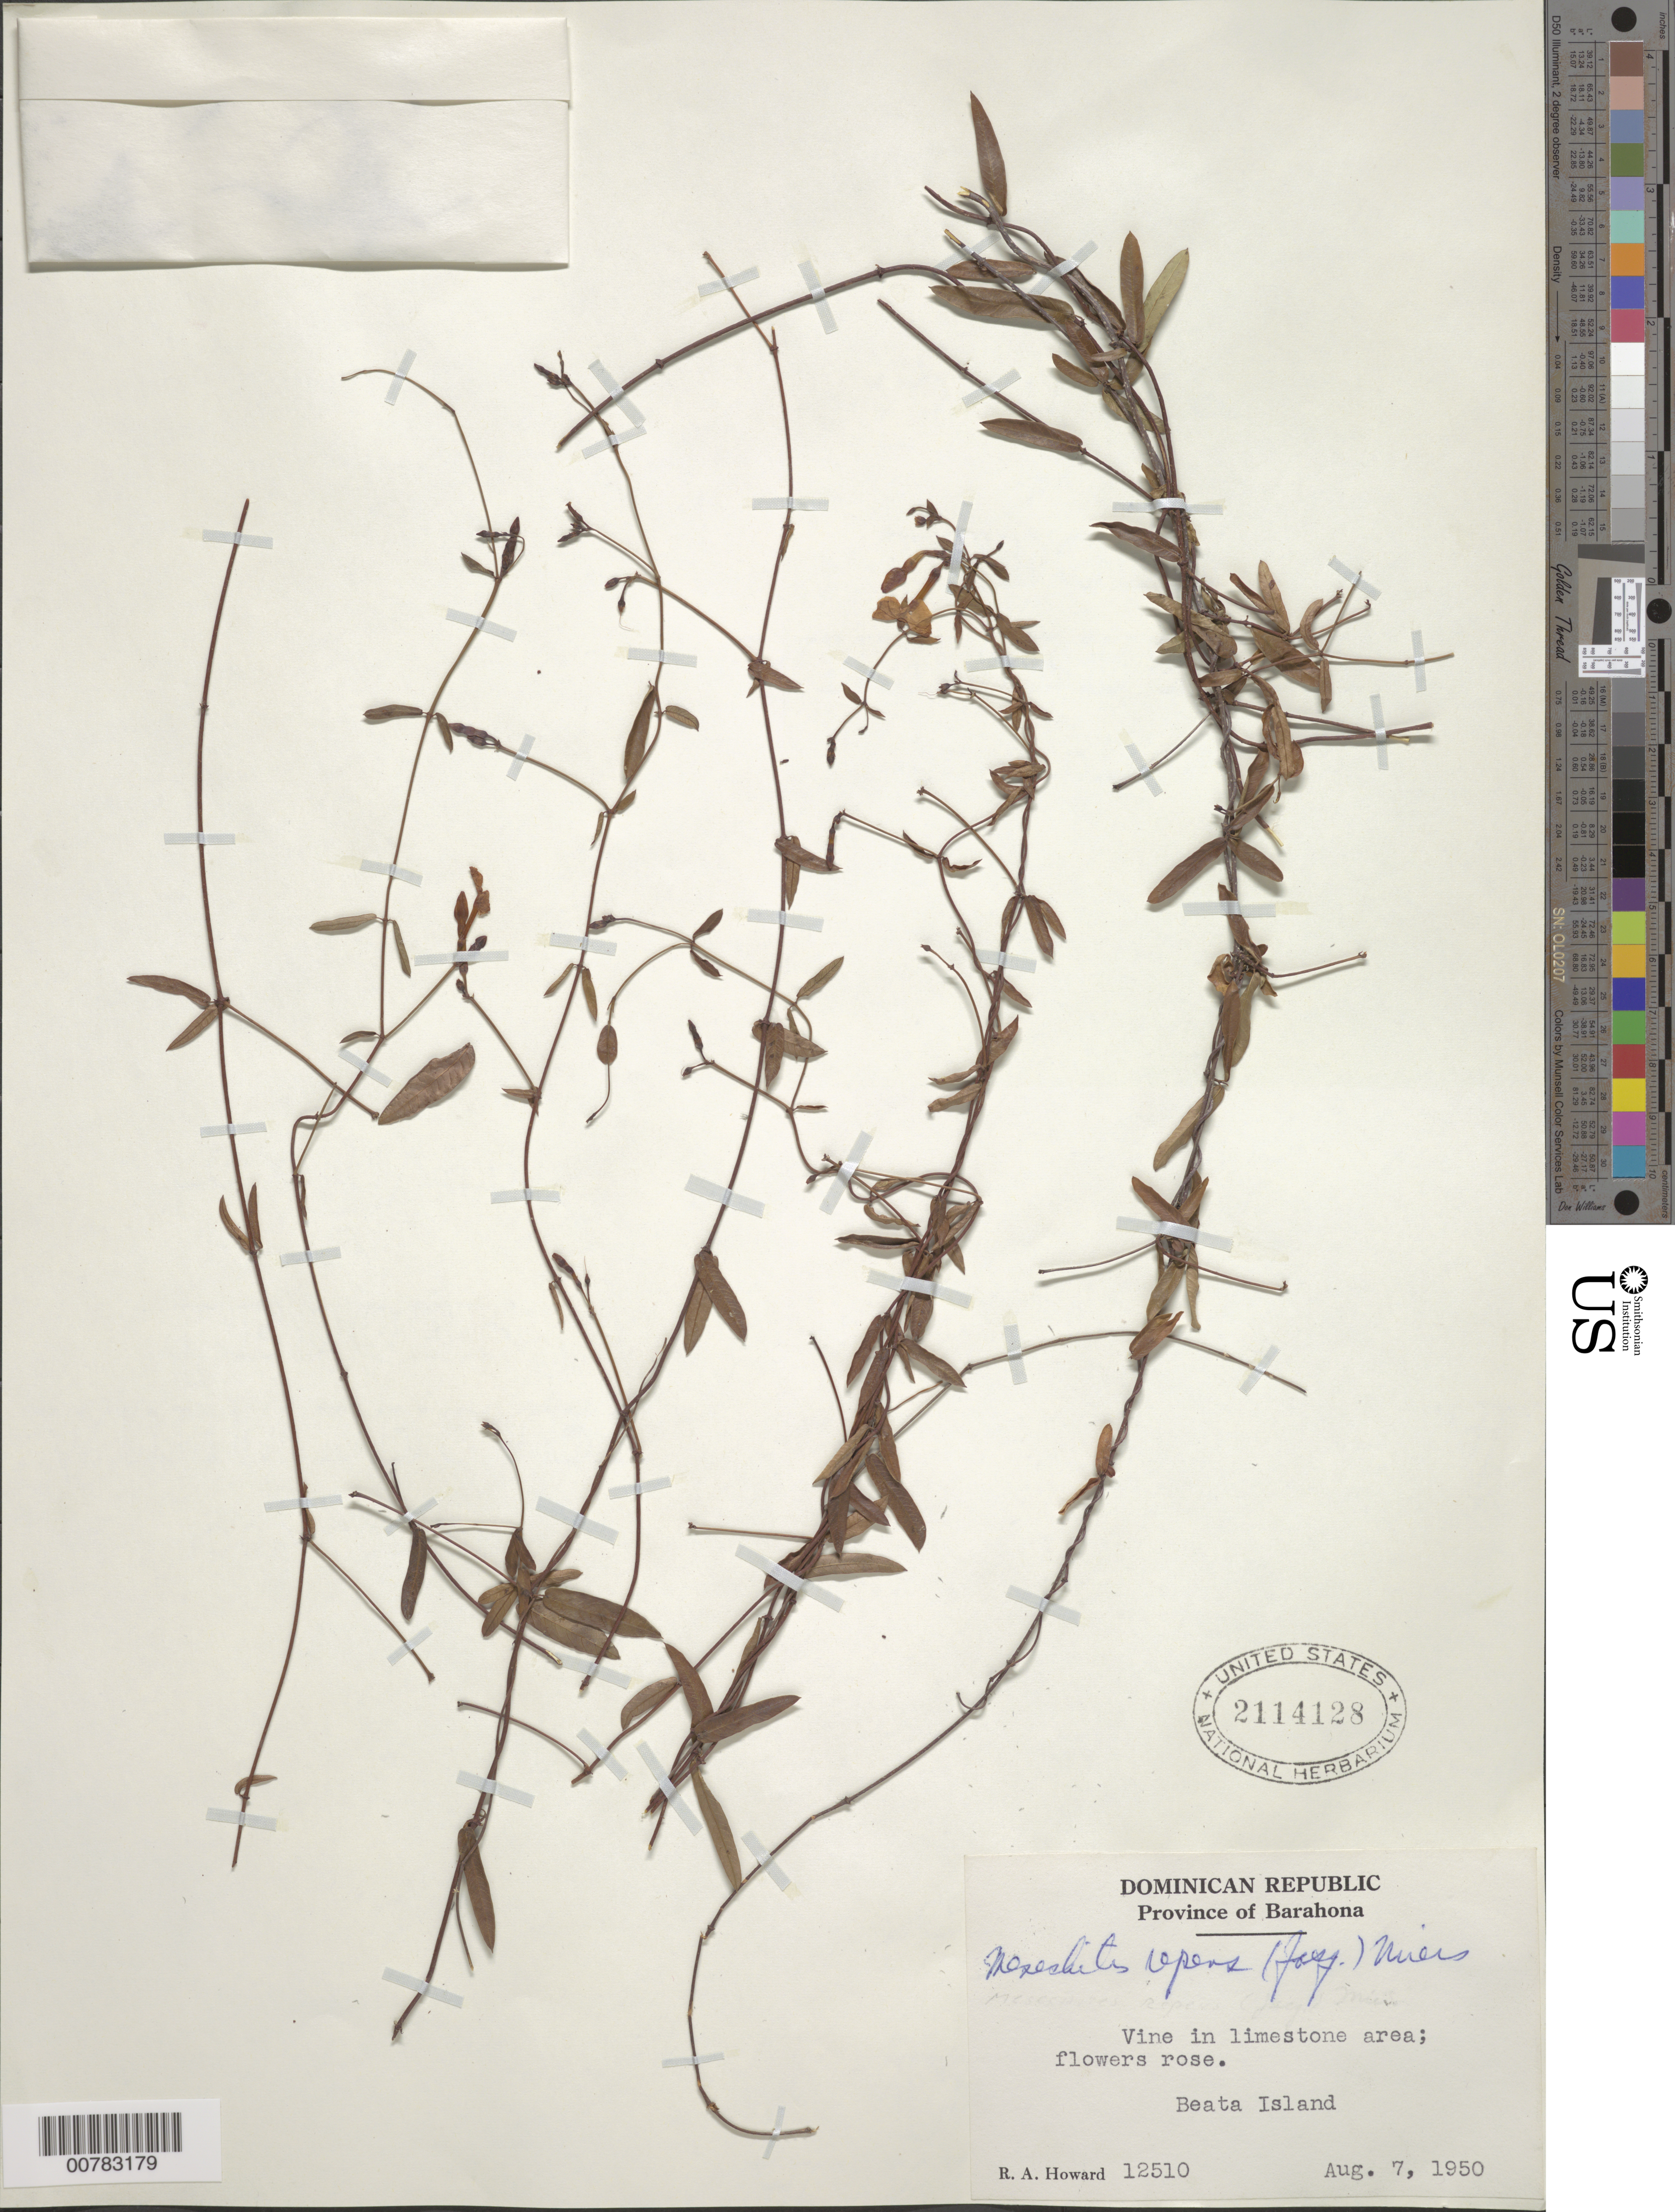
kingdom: Plantae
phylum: Tracheophyta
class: Magnoliopsida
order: Gentianales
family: Apocynaceae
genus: Mesechites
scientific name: Mesechites repens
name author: (Jacq.) Miers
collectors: R. A. Howard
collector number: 12510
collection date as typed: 07 Aug 1950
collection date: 1950-08-07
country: Dominican Republic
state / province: Barahona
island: Hispaniola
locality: Beata Island.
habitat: In limestone area.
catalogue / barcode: US 2114128